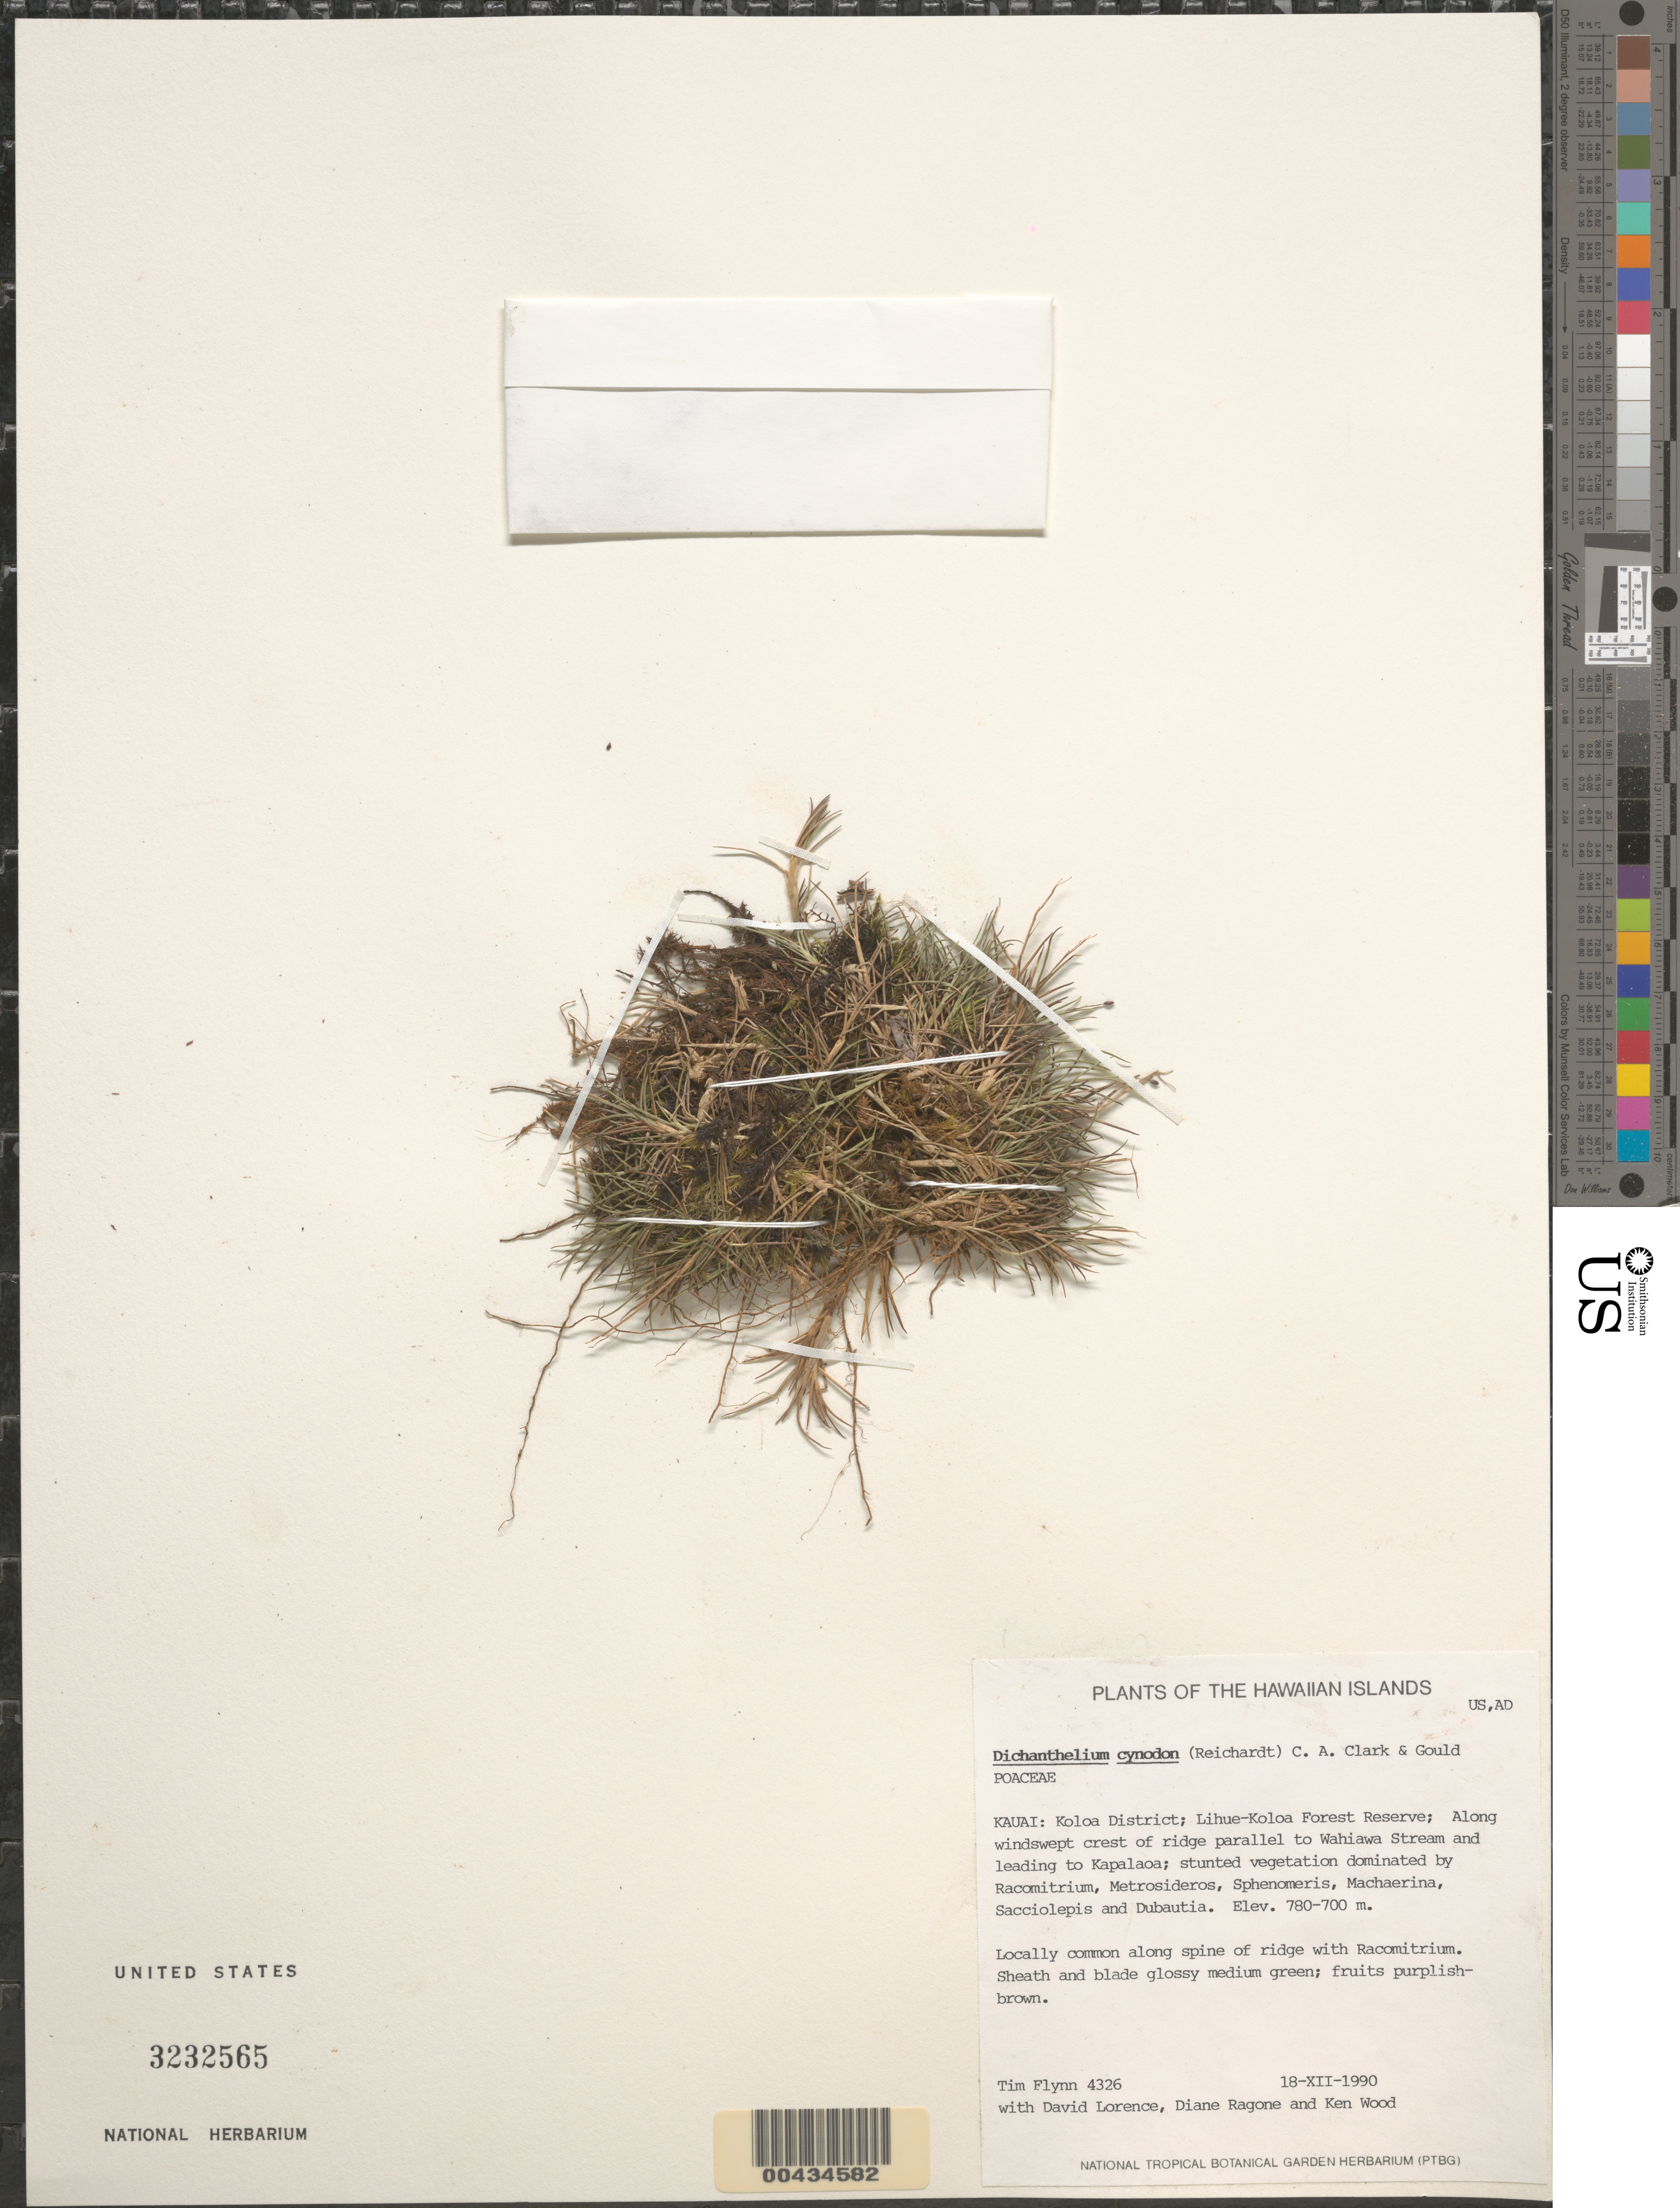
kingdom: Plantae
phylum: Tracheophyta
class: Liliopsida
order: Poales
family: Poaceae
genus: Dichanthelium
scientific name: Dichanthelium cynodon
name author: (Reichardt) C.A. Clark & Gould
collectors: T. W. Flynn, D. Lorence, D. Ragone & K. Wood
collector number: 4326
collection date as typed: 18 Dec 1990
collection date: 1990-12-18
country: United States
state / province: Hawaii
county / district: Kauai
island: Kaua'i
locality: Koloa District, Lihue-Koloa Forest Reserve, along windswept crest of ridge parallel to Wahiawa Stream and leading to Kapalaoa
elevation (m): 700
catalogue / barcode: US 3232565